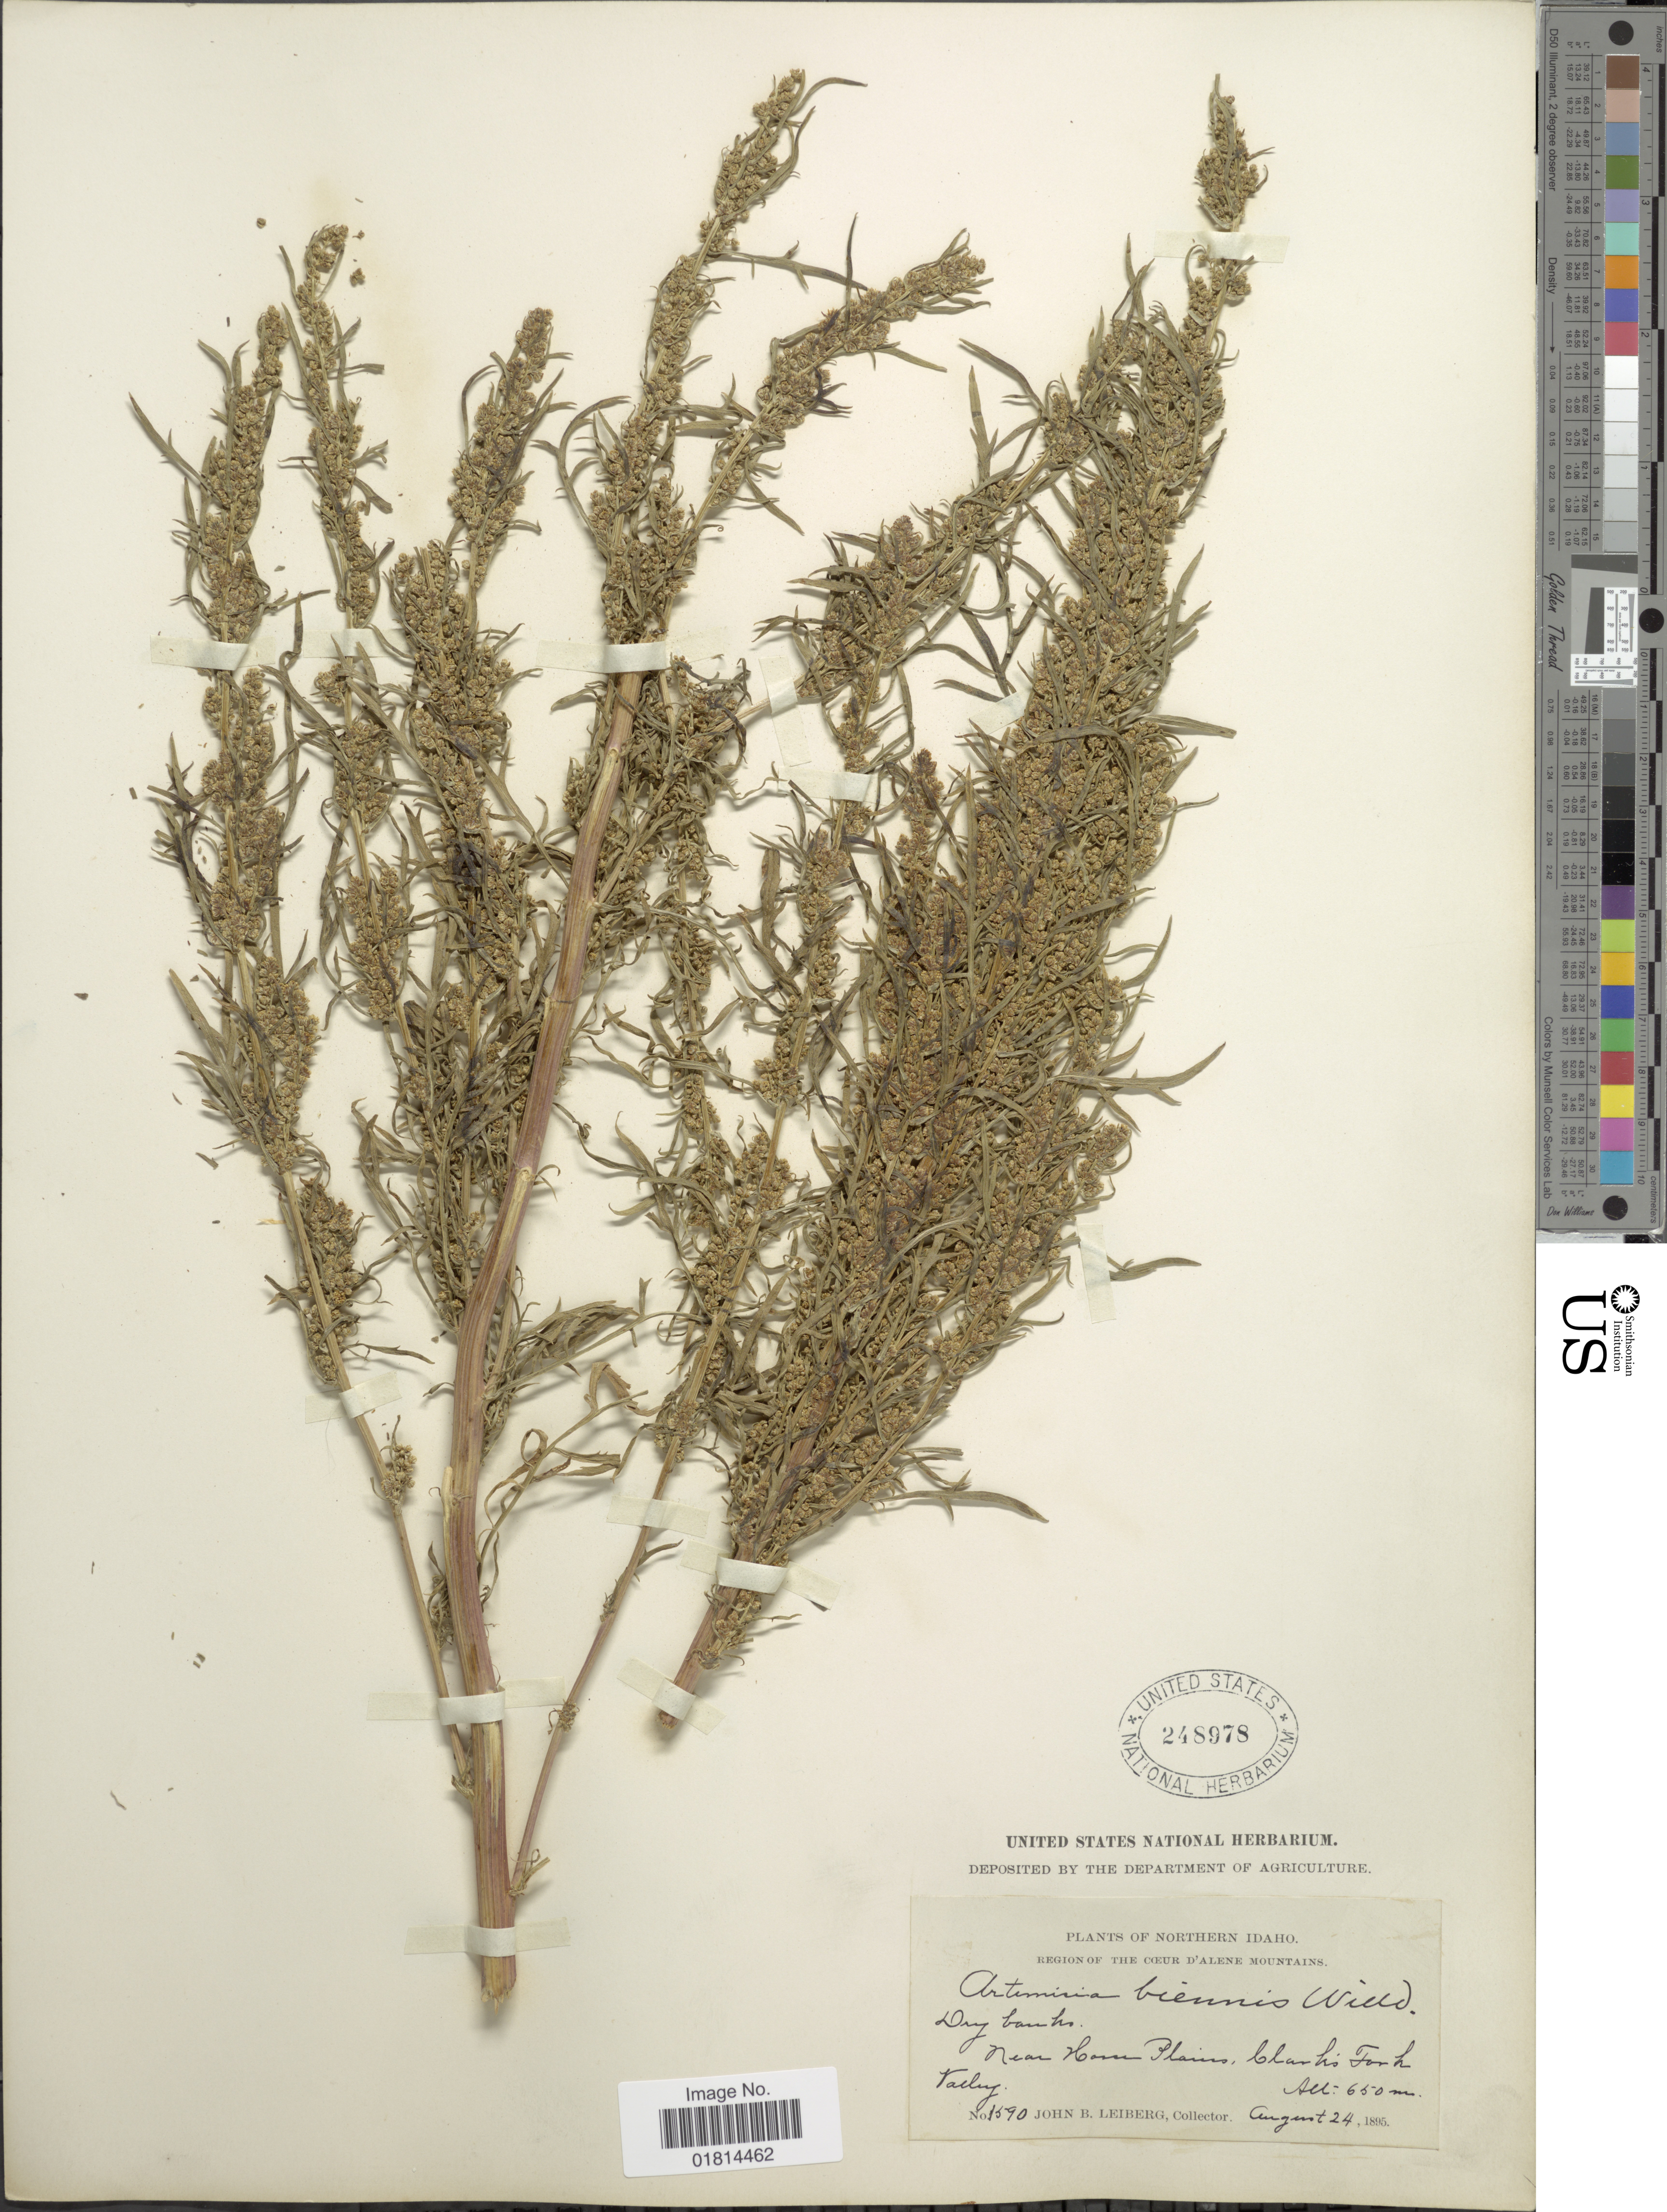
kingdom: Plantae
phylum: Tracheophyta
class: Magnoliopsida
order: Asterales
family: Asteraceae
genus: Artemisia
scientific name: Artemisia biennis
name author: Willd.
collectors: J. B. Leiberg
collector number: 1590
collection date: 1895-08-24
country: United States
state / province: Idaho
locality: Northern Idaho. Region of Coeur D'Alene Mountains. Dry banks. Near Horn Plains, Clark's Fork Valley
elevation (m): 650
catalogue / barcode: US 248978